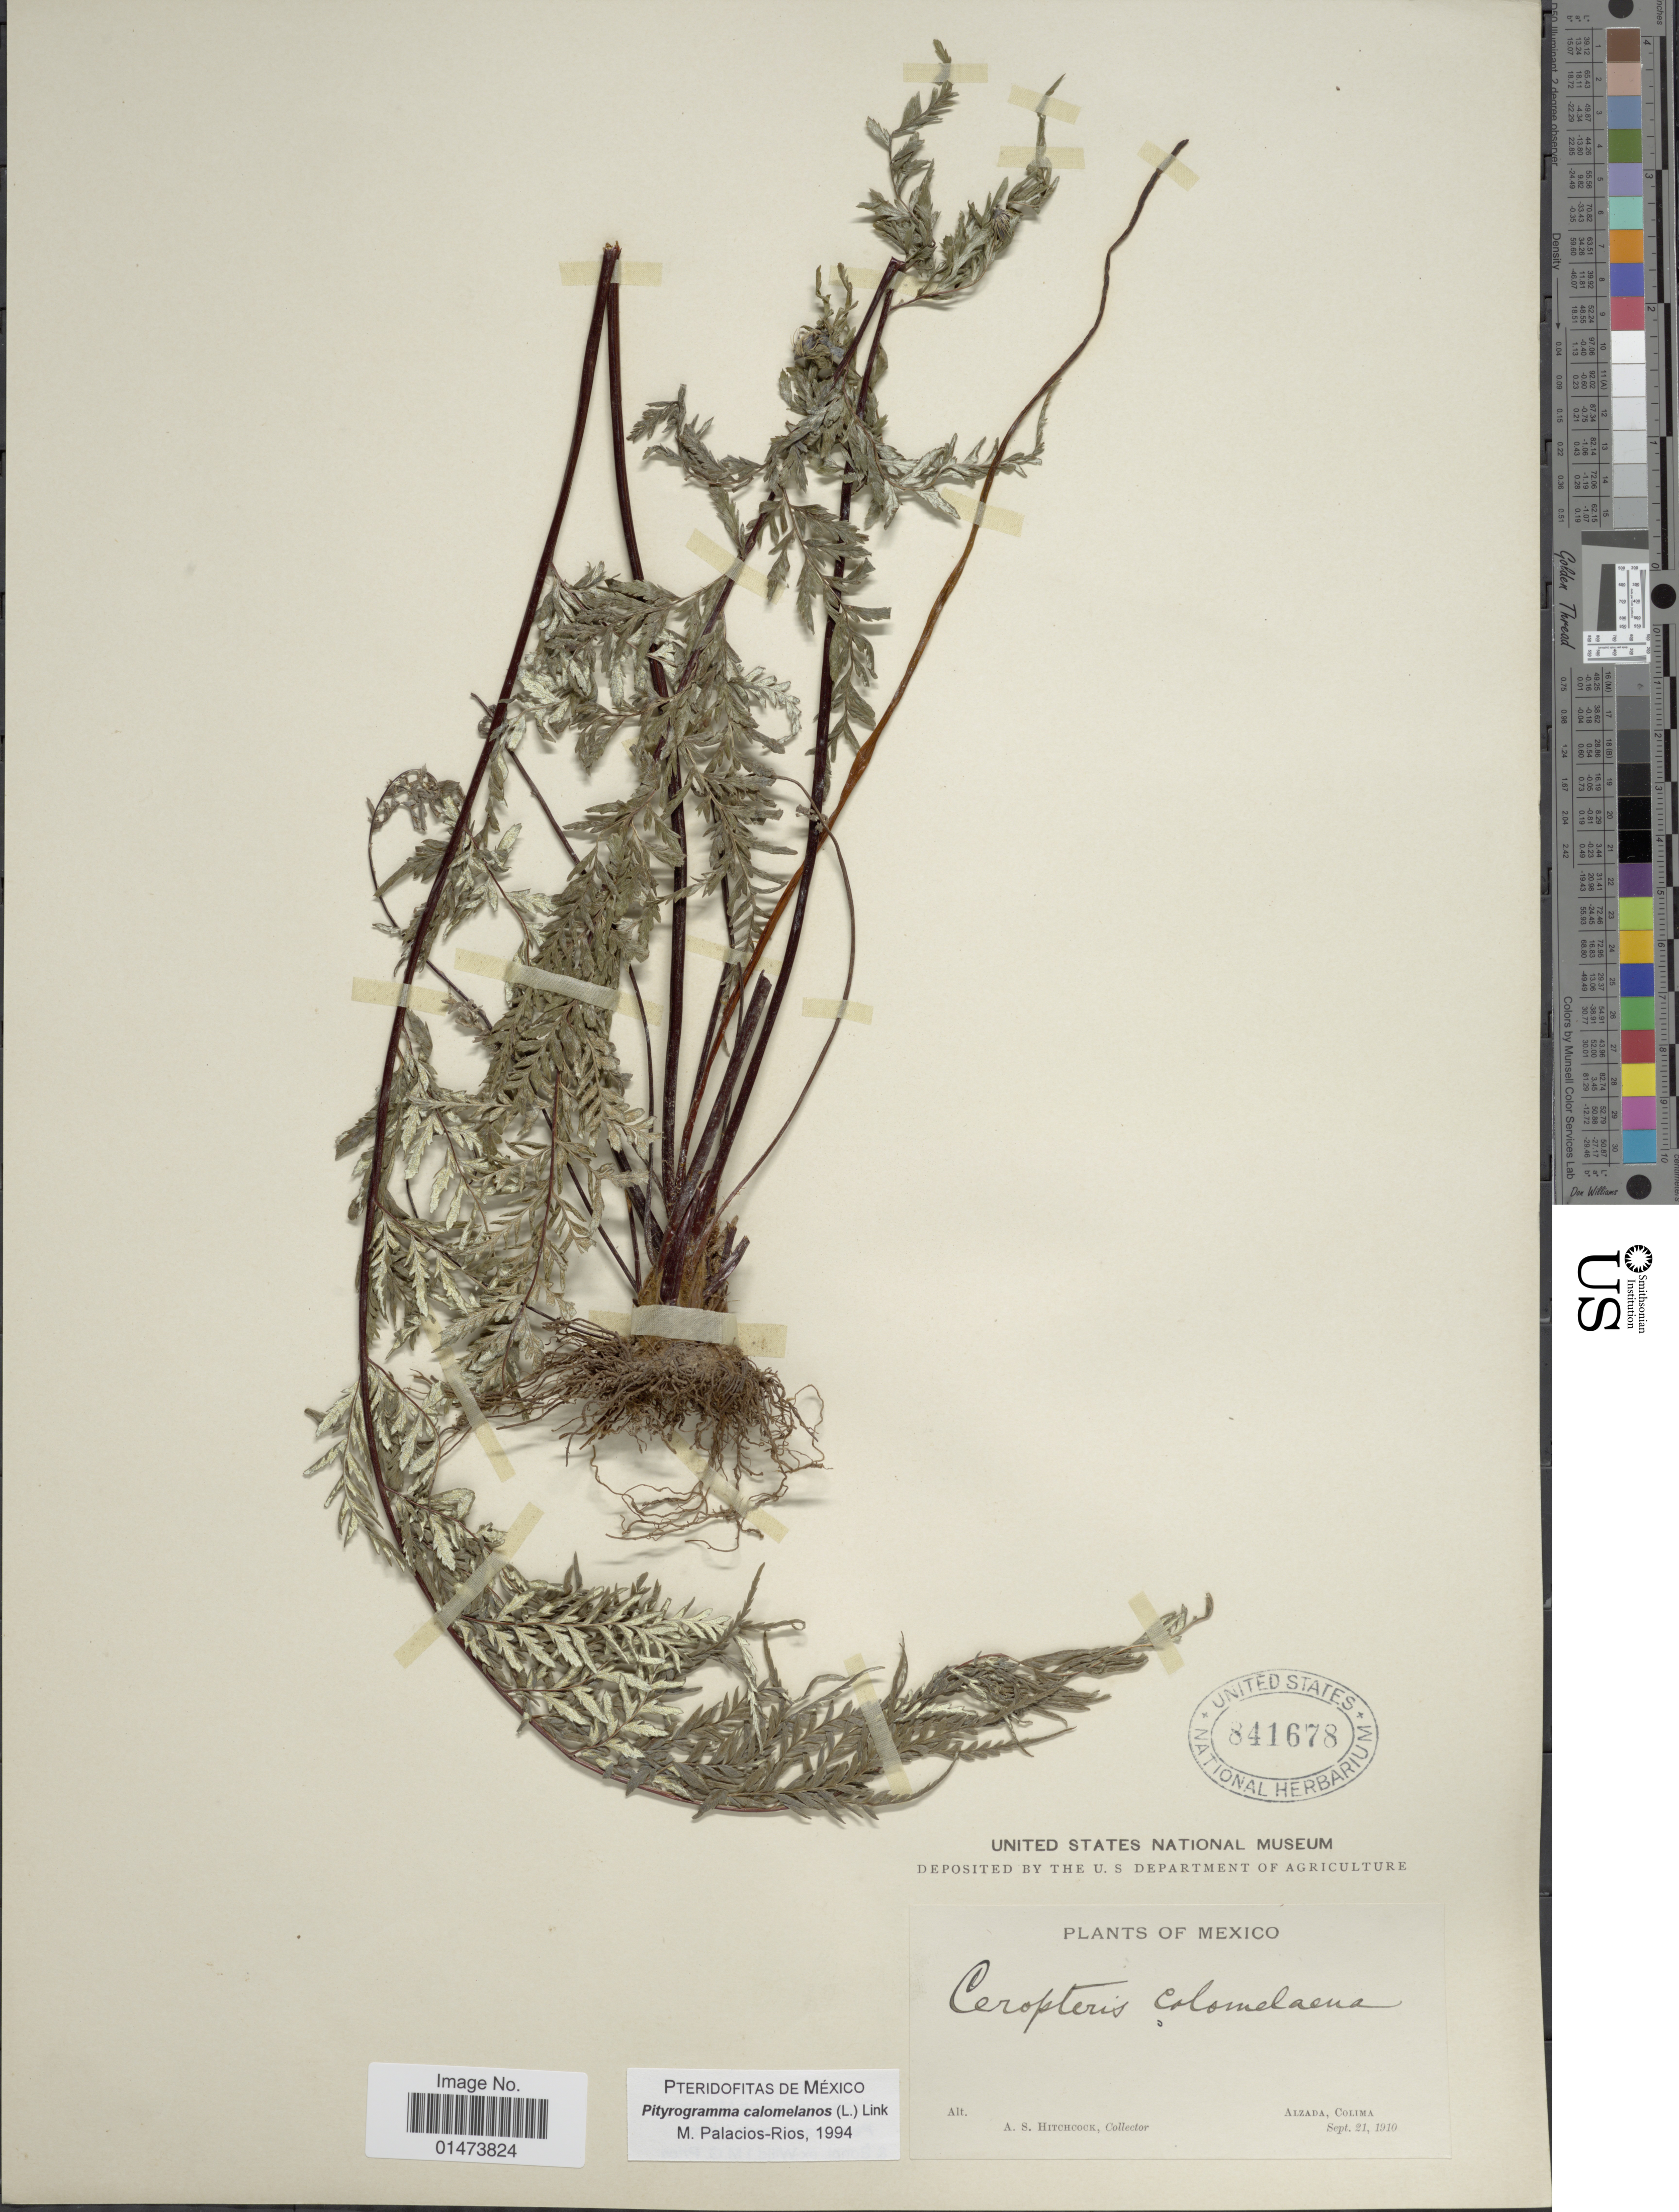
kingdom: Plantae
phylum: Tracheophyta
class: Polypodiopsida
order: Polypodiales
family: Pteridaceae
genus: Pityrogramma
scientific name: Pityrogramma calomelanos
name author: (L.) Link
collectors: A. S. Hitchcock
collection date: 1910-09-21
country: Mexico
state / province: Colima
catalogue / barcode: US 841678